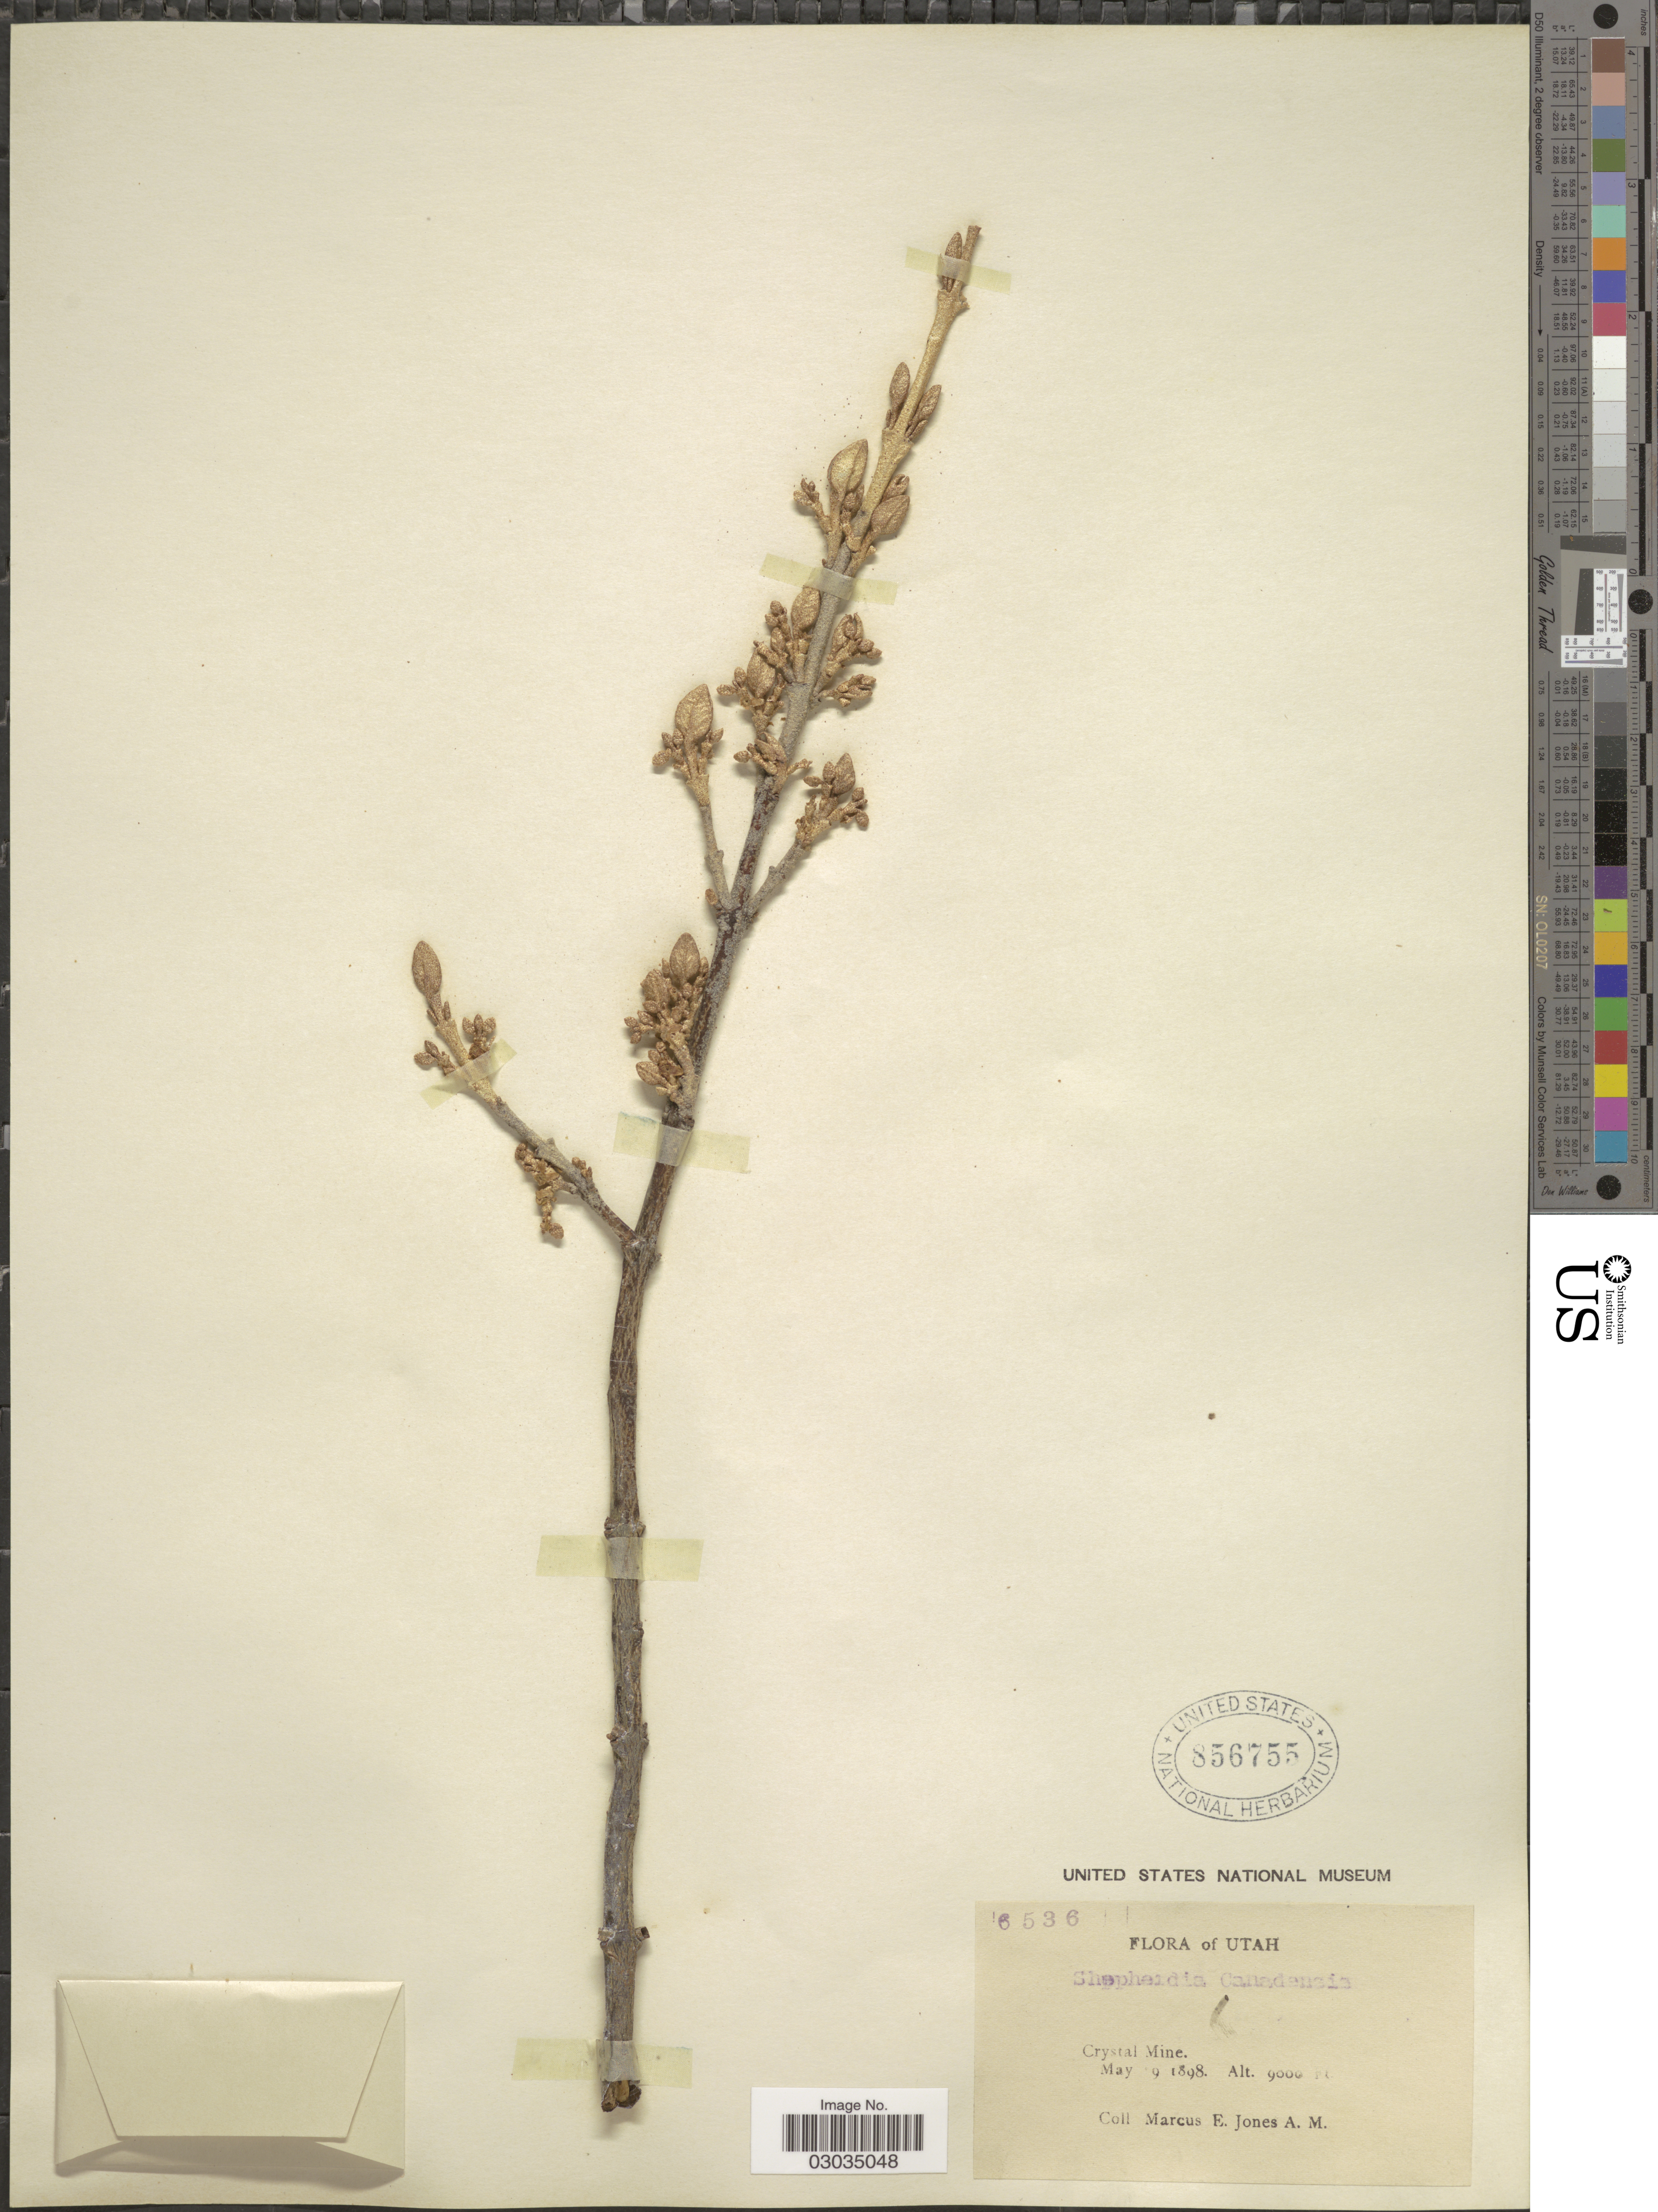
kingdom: Plantae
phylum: Tracheophyta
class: Magnoliopsida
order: Rosales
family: Elaeagnaceae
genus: Shepherdia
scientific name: Shepherdia canadensis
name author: (L.) Nutt.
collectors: M. E. Jones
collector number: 6536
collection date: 1898-05-09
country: United States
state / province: Utah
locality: Crystal Mine.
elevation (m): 2743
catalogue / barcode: US 856755